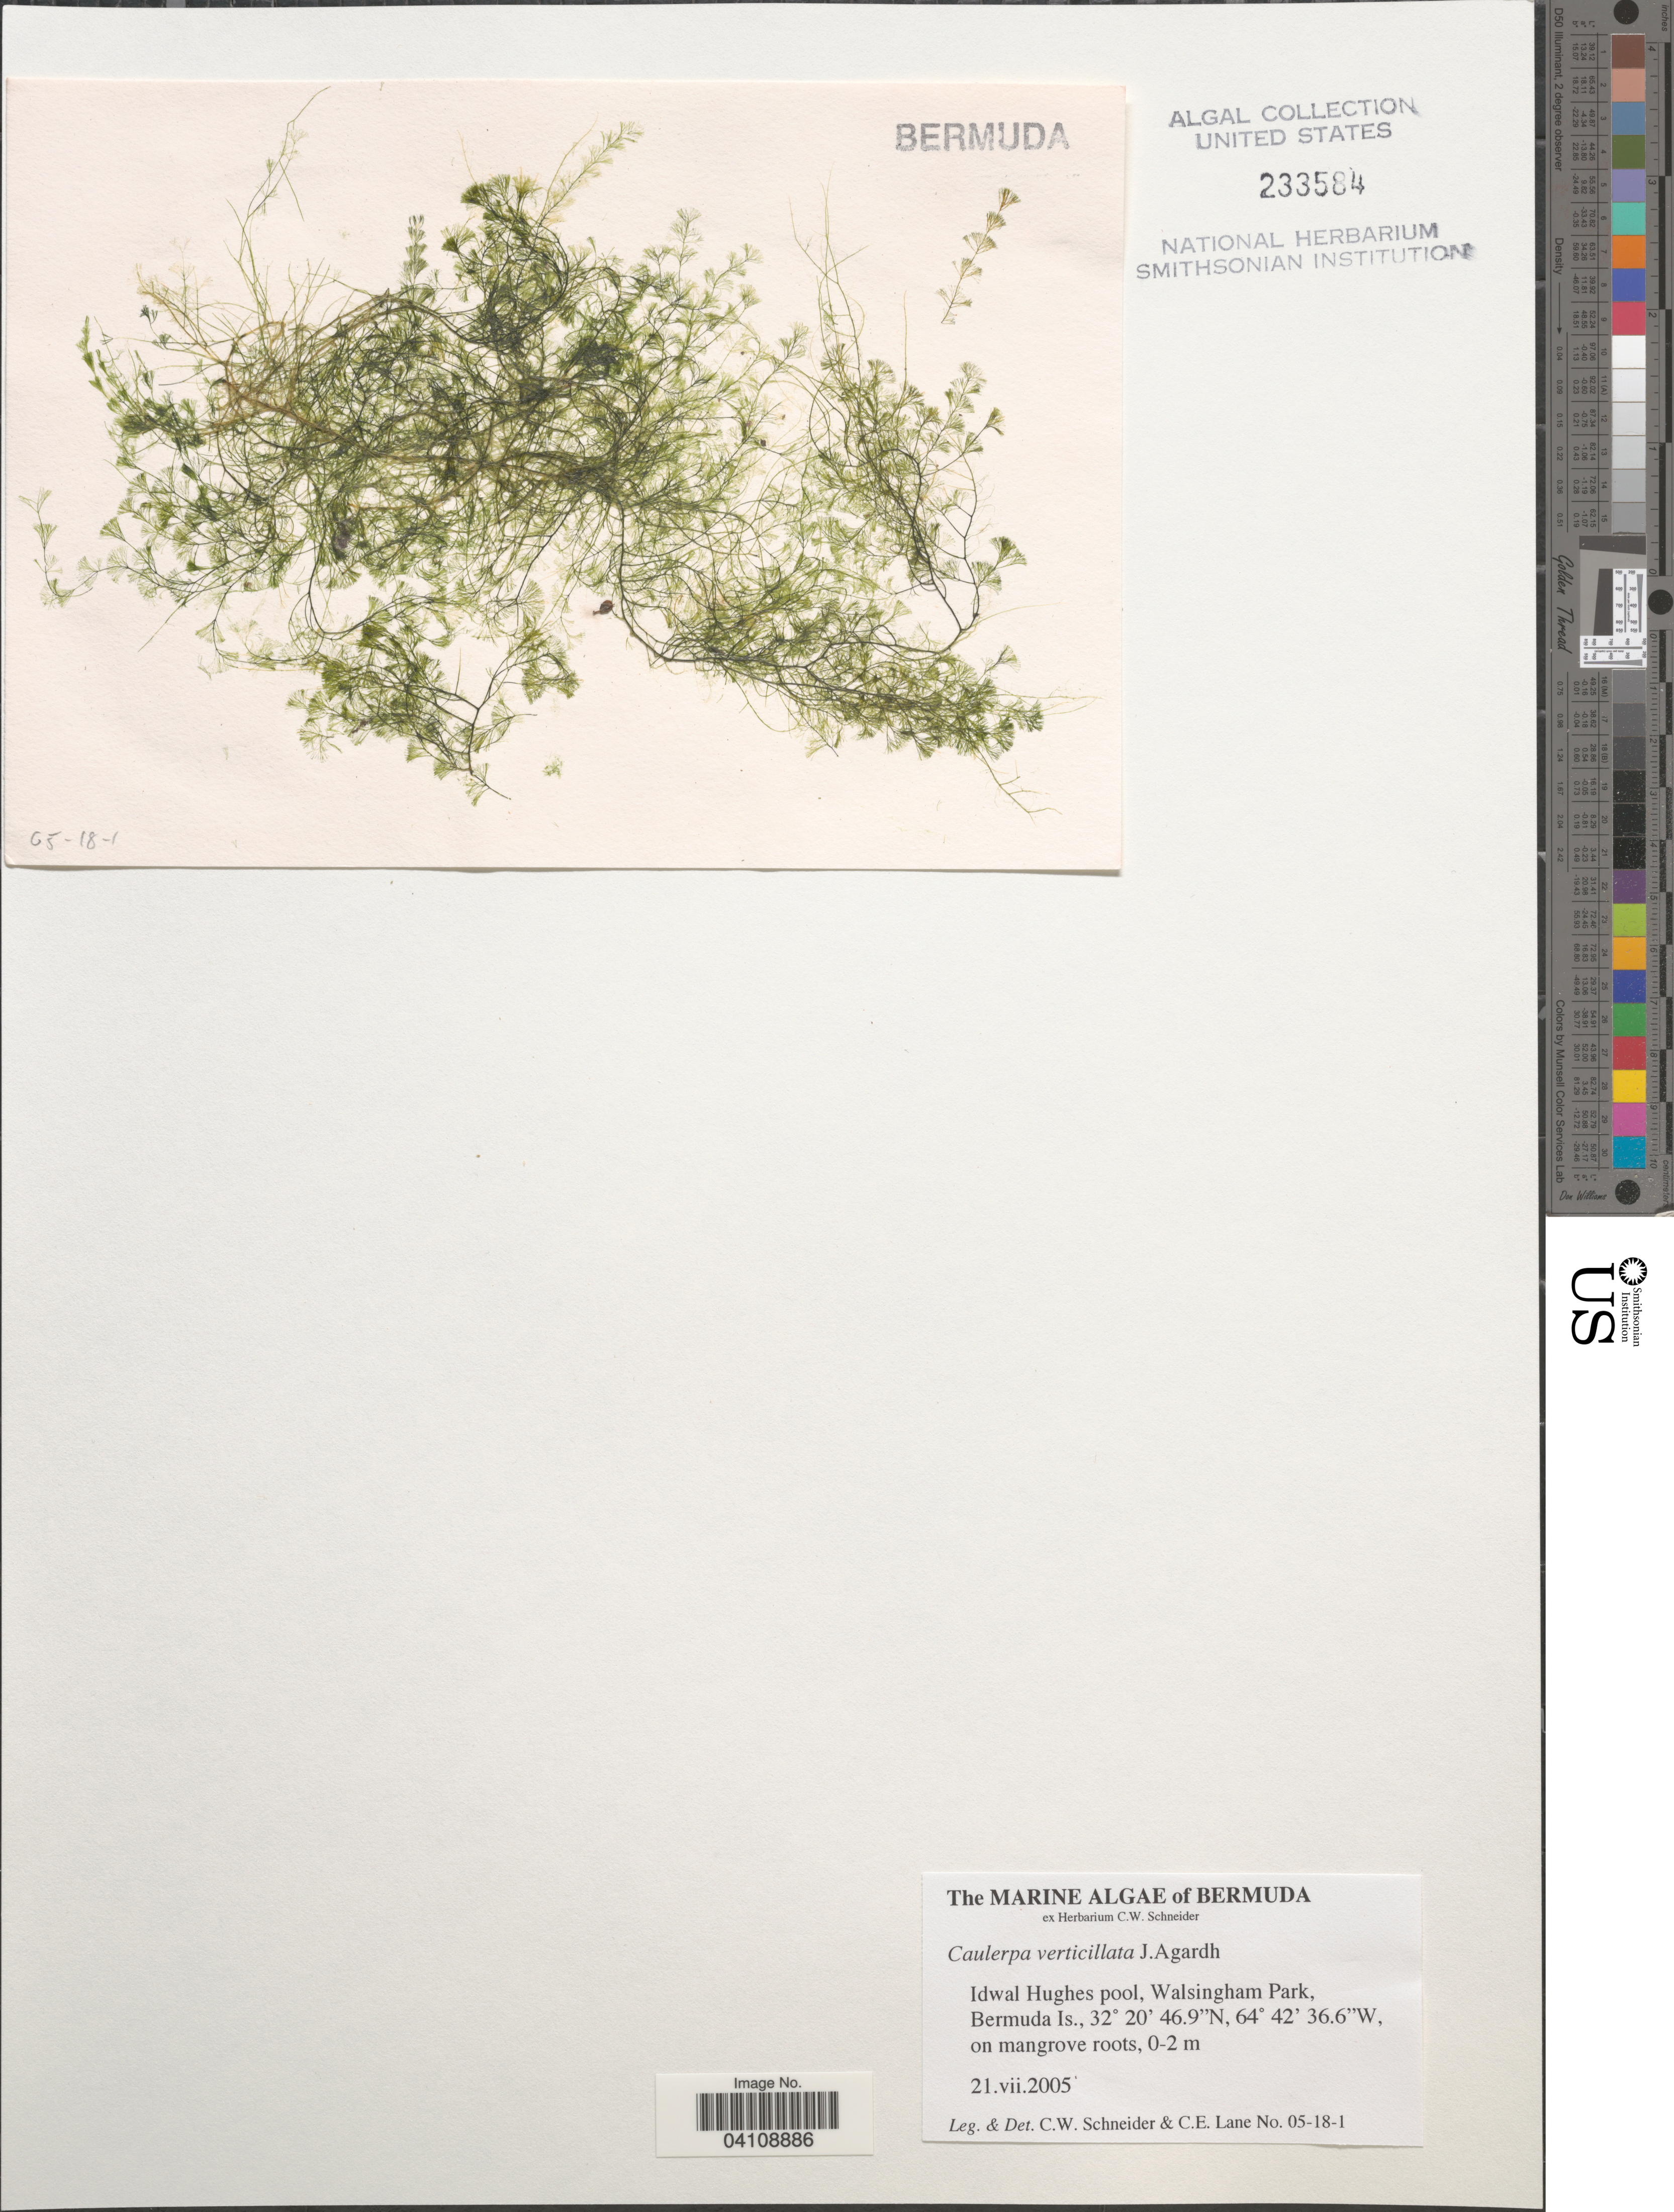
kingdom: Plantae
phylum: Chlorophyta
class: Ulvophyceae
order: Bryopsidales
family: Caulerpaceae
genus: Caulerpa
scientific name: Caulerpa verticillata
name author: J. Agardh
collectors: C. W.Schneider & C. E. Lane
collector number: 05-18-1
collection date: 2005-07-21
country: Bermuda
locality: Idwal Hughes pool, Walsingham Park, Bermuda Is.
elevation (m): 0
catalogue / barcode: US 233606